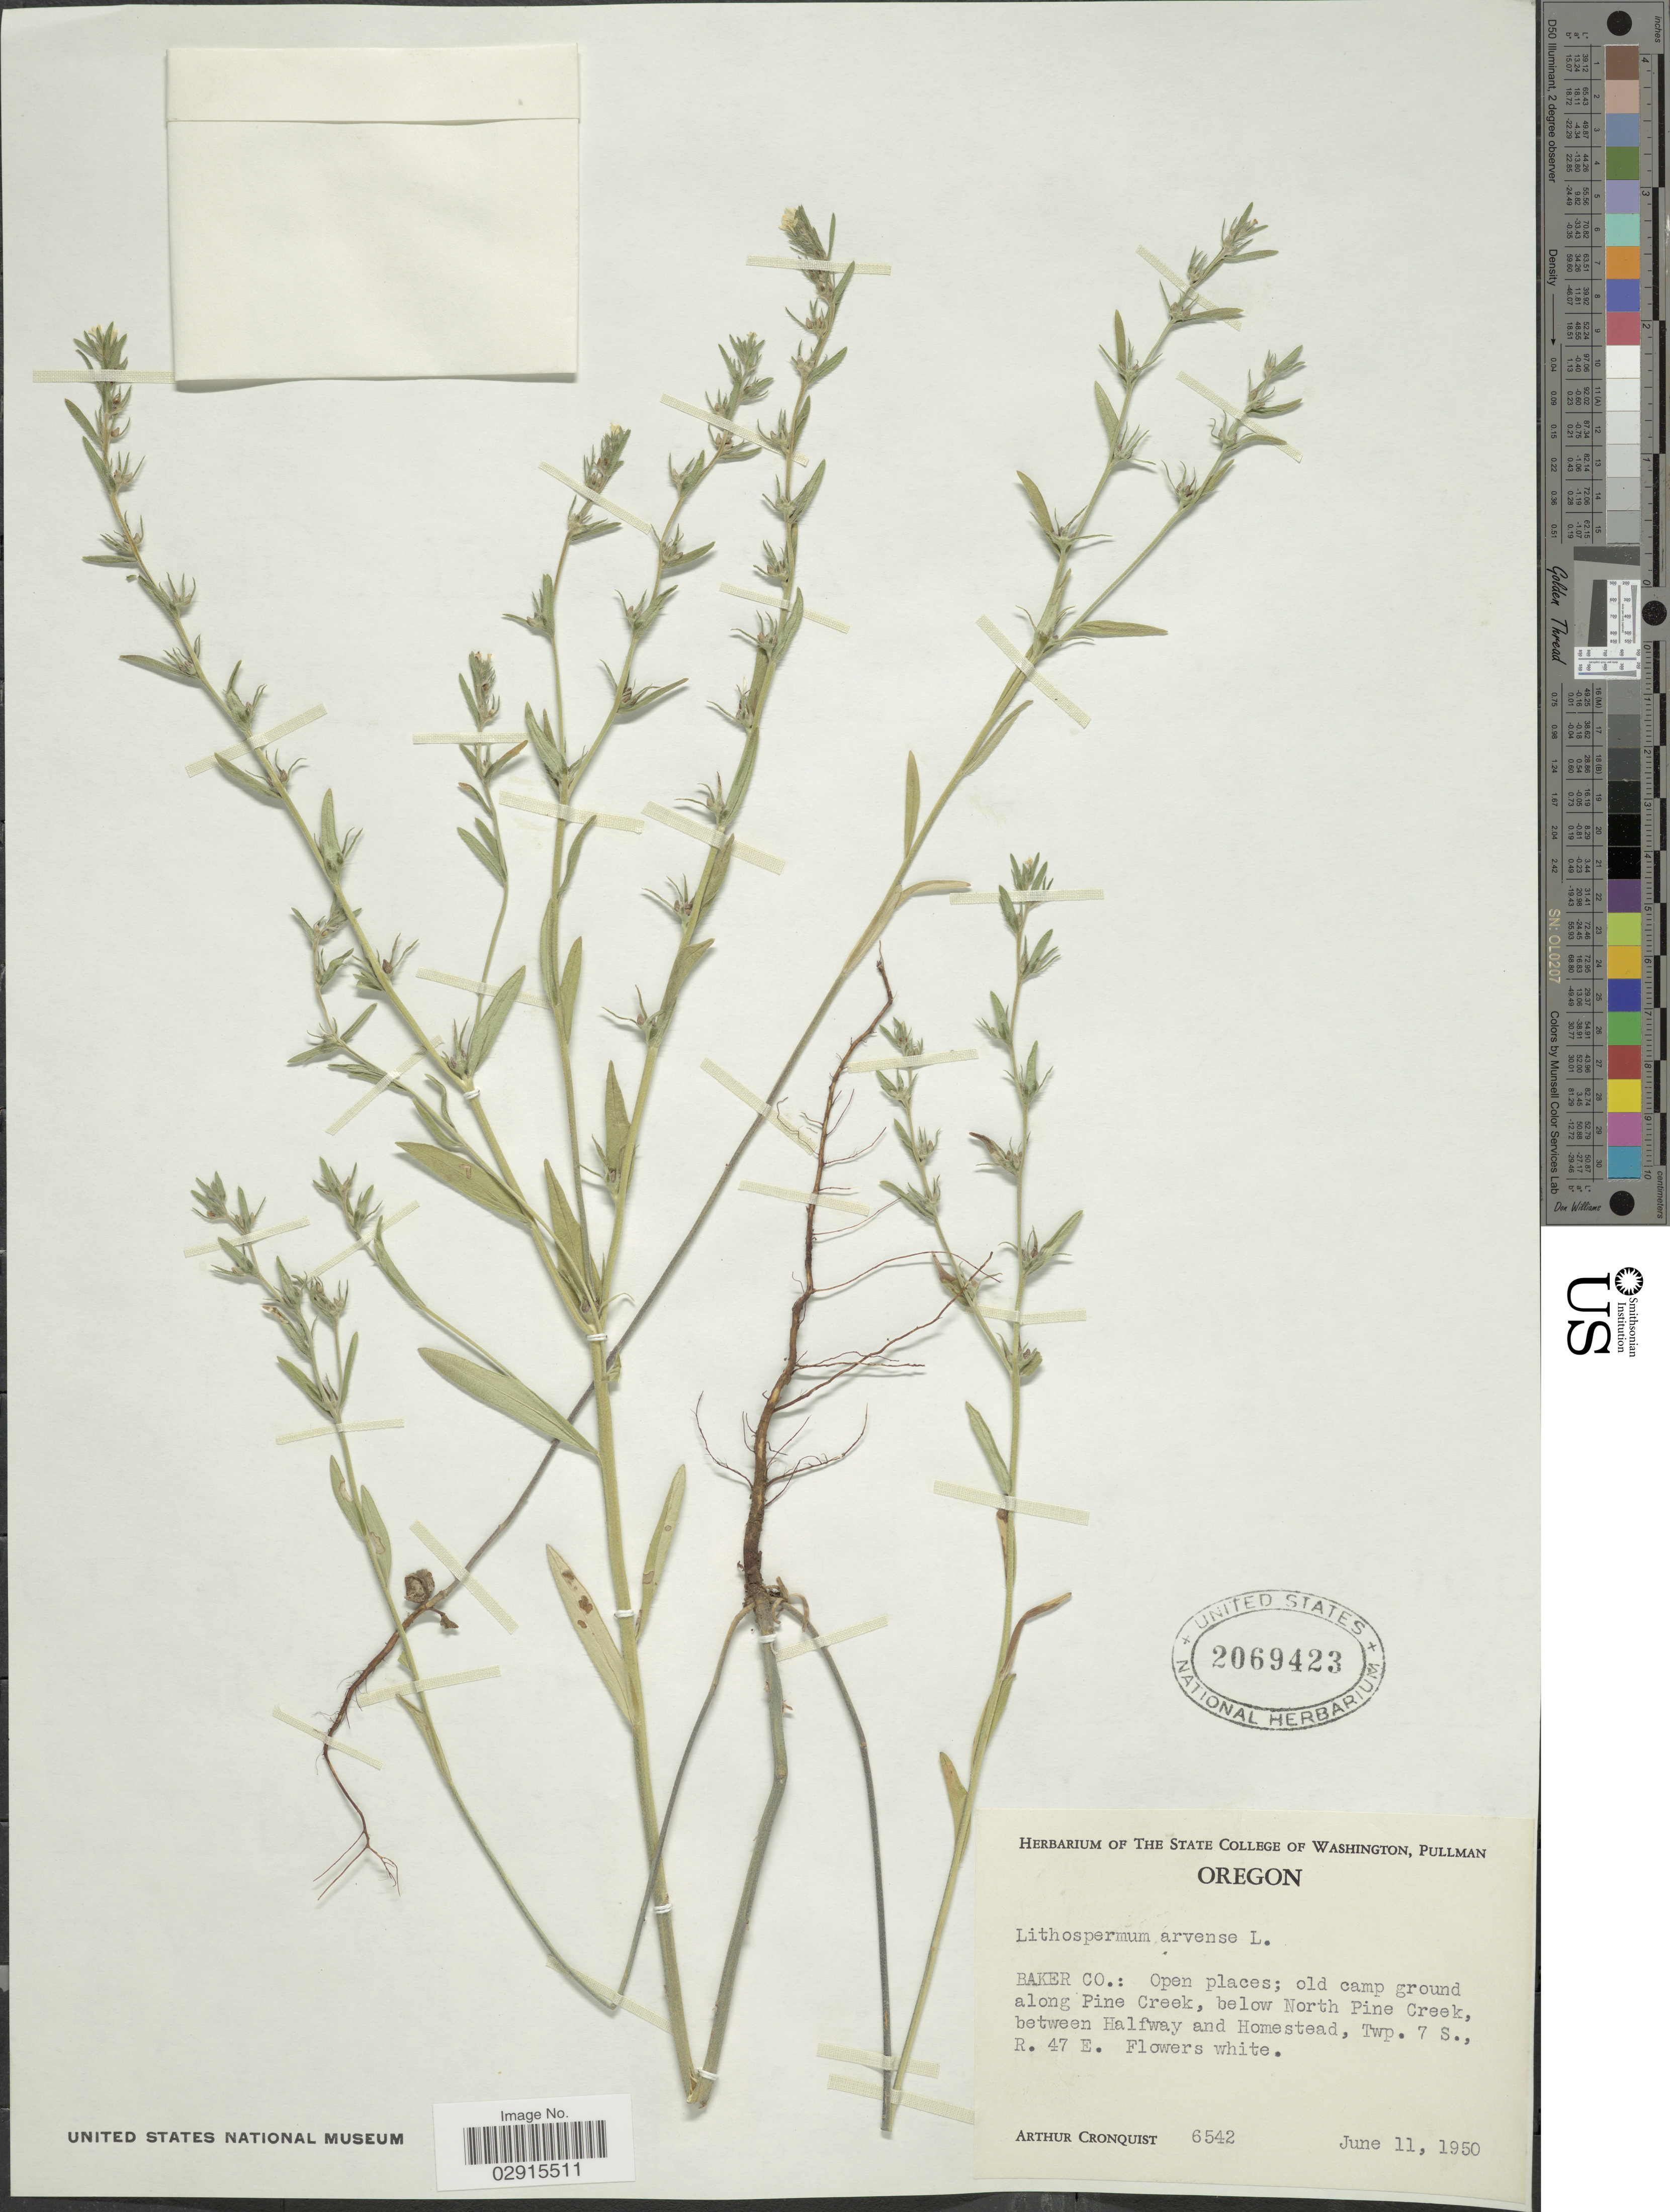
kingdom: Plantae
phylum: Tracheophyta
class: Magnoliopsida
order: Boraginales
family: Boraginaceae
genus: Buglossoides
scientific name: Buglossoides arvensis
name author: (L.) I.M. Johnst.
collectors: A. J. Cronquist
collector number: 6542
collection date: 1950-06-11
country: United States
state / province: Oregon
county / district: Baker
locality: Open places; old camp ground along Pine Creek, below North Pine Creek, between Halfway and Homestead, Twp. 7 S., R. 47 E.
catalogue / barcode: US 2069423